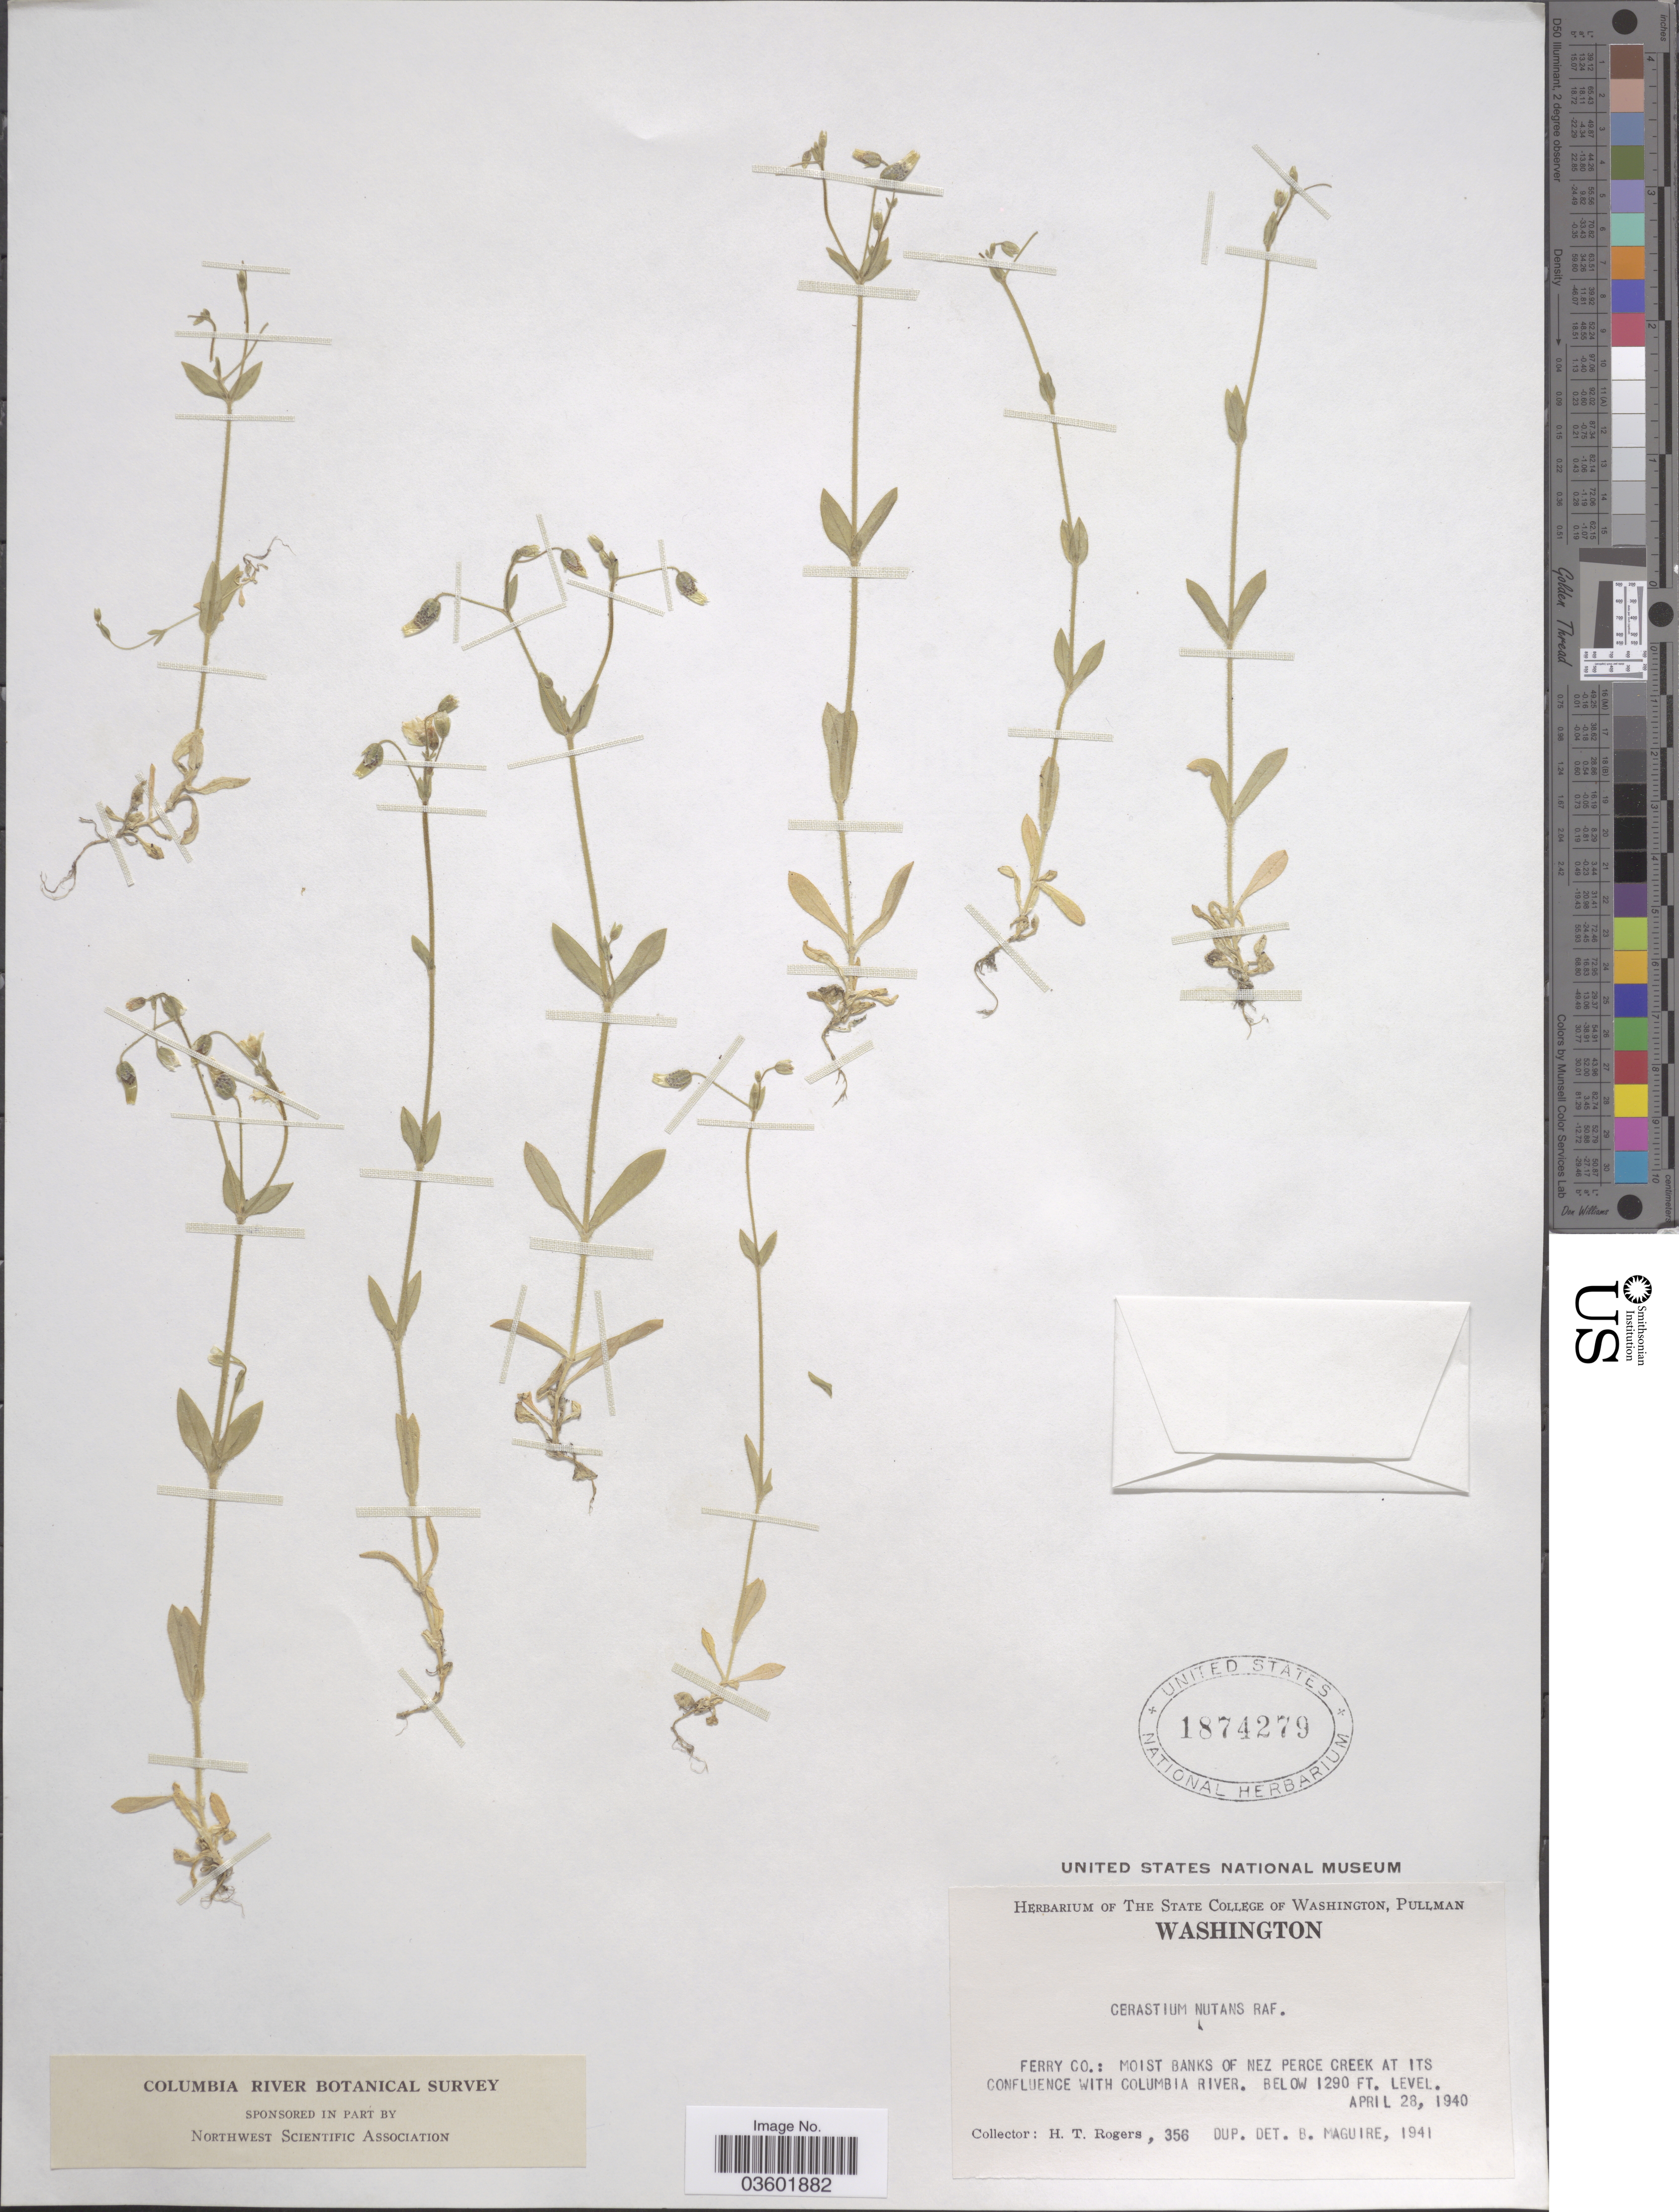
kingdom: Plantae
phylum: Tracheophyta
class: Magnoliopsida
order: Caryophyllales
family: Caryophyllaceae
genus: Cerastium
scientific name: Cerastium nutans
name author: Raf.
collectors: H. Rogers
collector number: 356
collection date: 1940-04-28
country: United States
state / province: Washington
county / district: Ferry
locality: Ferry Co.: Moist banks of Nez Perce Creek at its confluence with Columbia River.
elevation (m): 393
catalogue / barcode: US 1874279